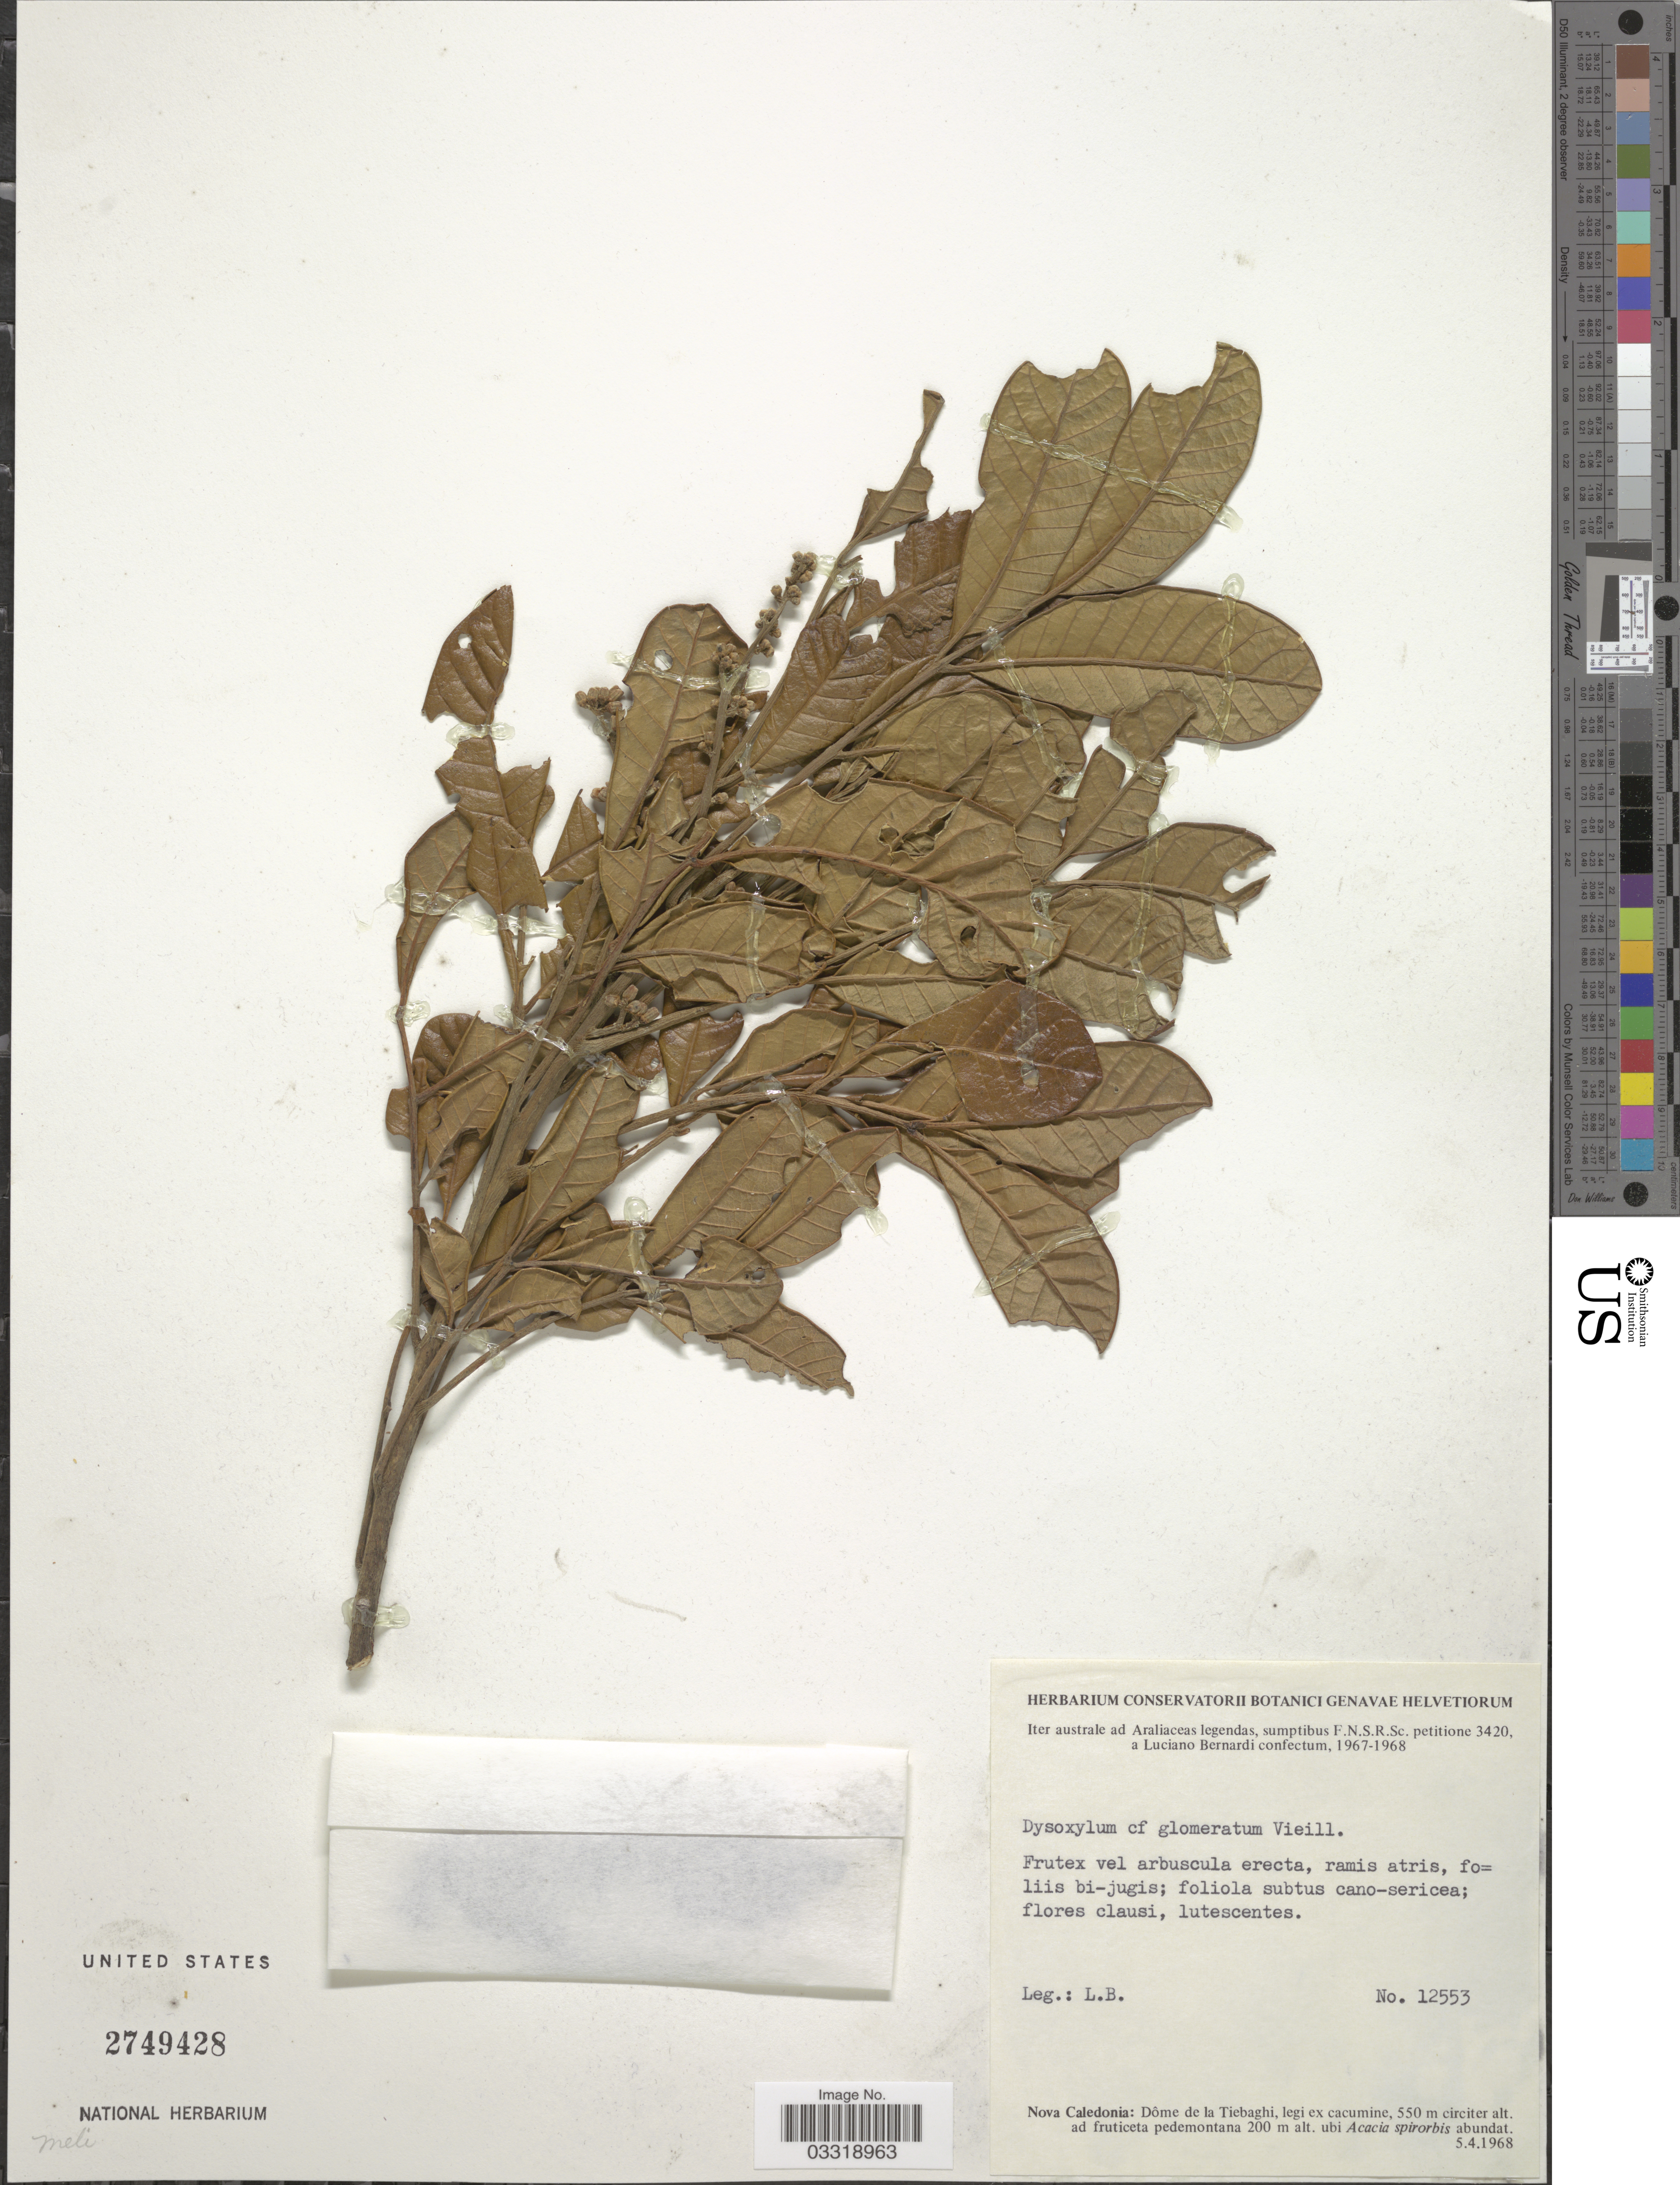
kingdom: Plantae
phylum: Tracheophyta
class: Magnoliopsida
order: Sapindales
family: Meliaceae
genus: Didymocheton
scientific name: Didymocheton rufescens subsp. rufescens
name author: (Vieill. ex Pancher & Sebert) Harms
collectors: L. Bernardi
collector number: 12553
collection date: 1968-04-05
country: New Caledonia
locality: Nova Caledonia: Dôme de la Tiebaghi.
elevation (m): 550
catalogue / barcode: US 2749428